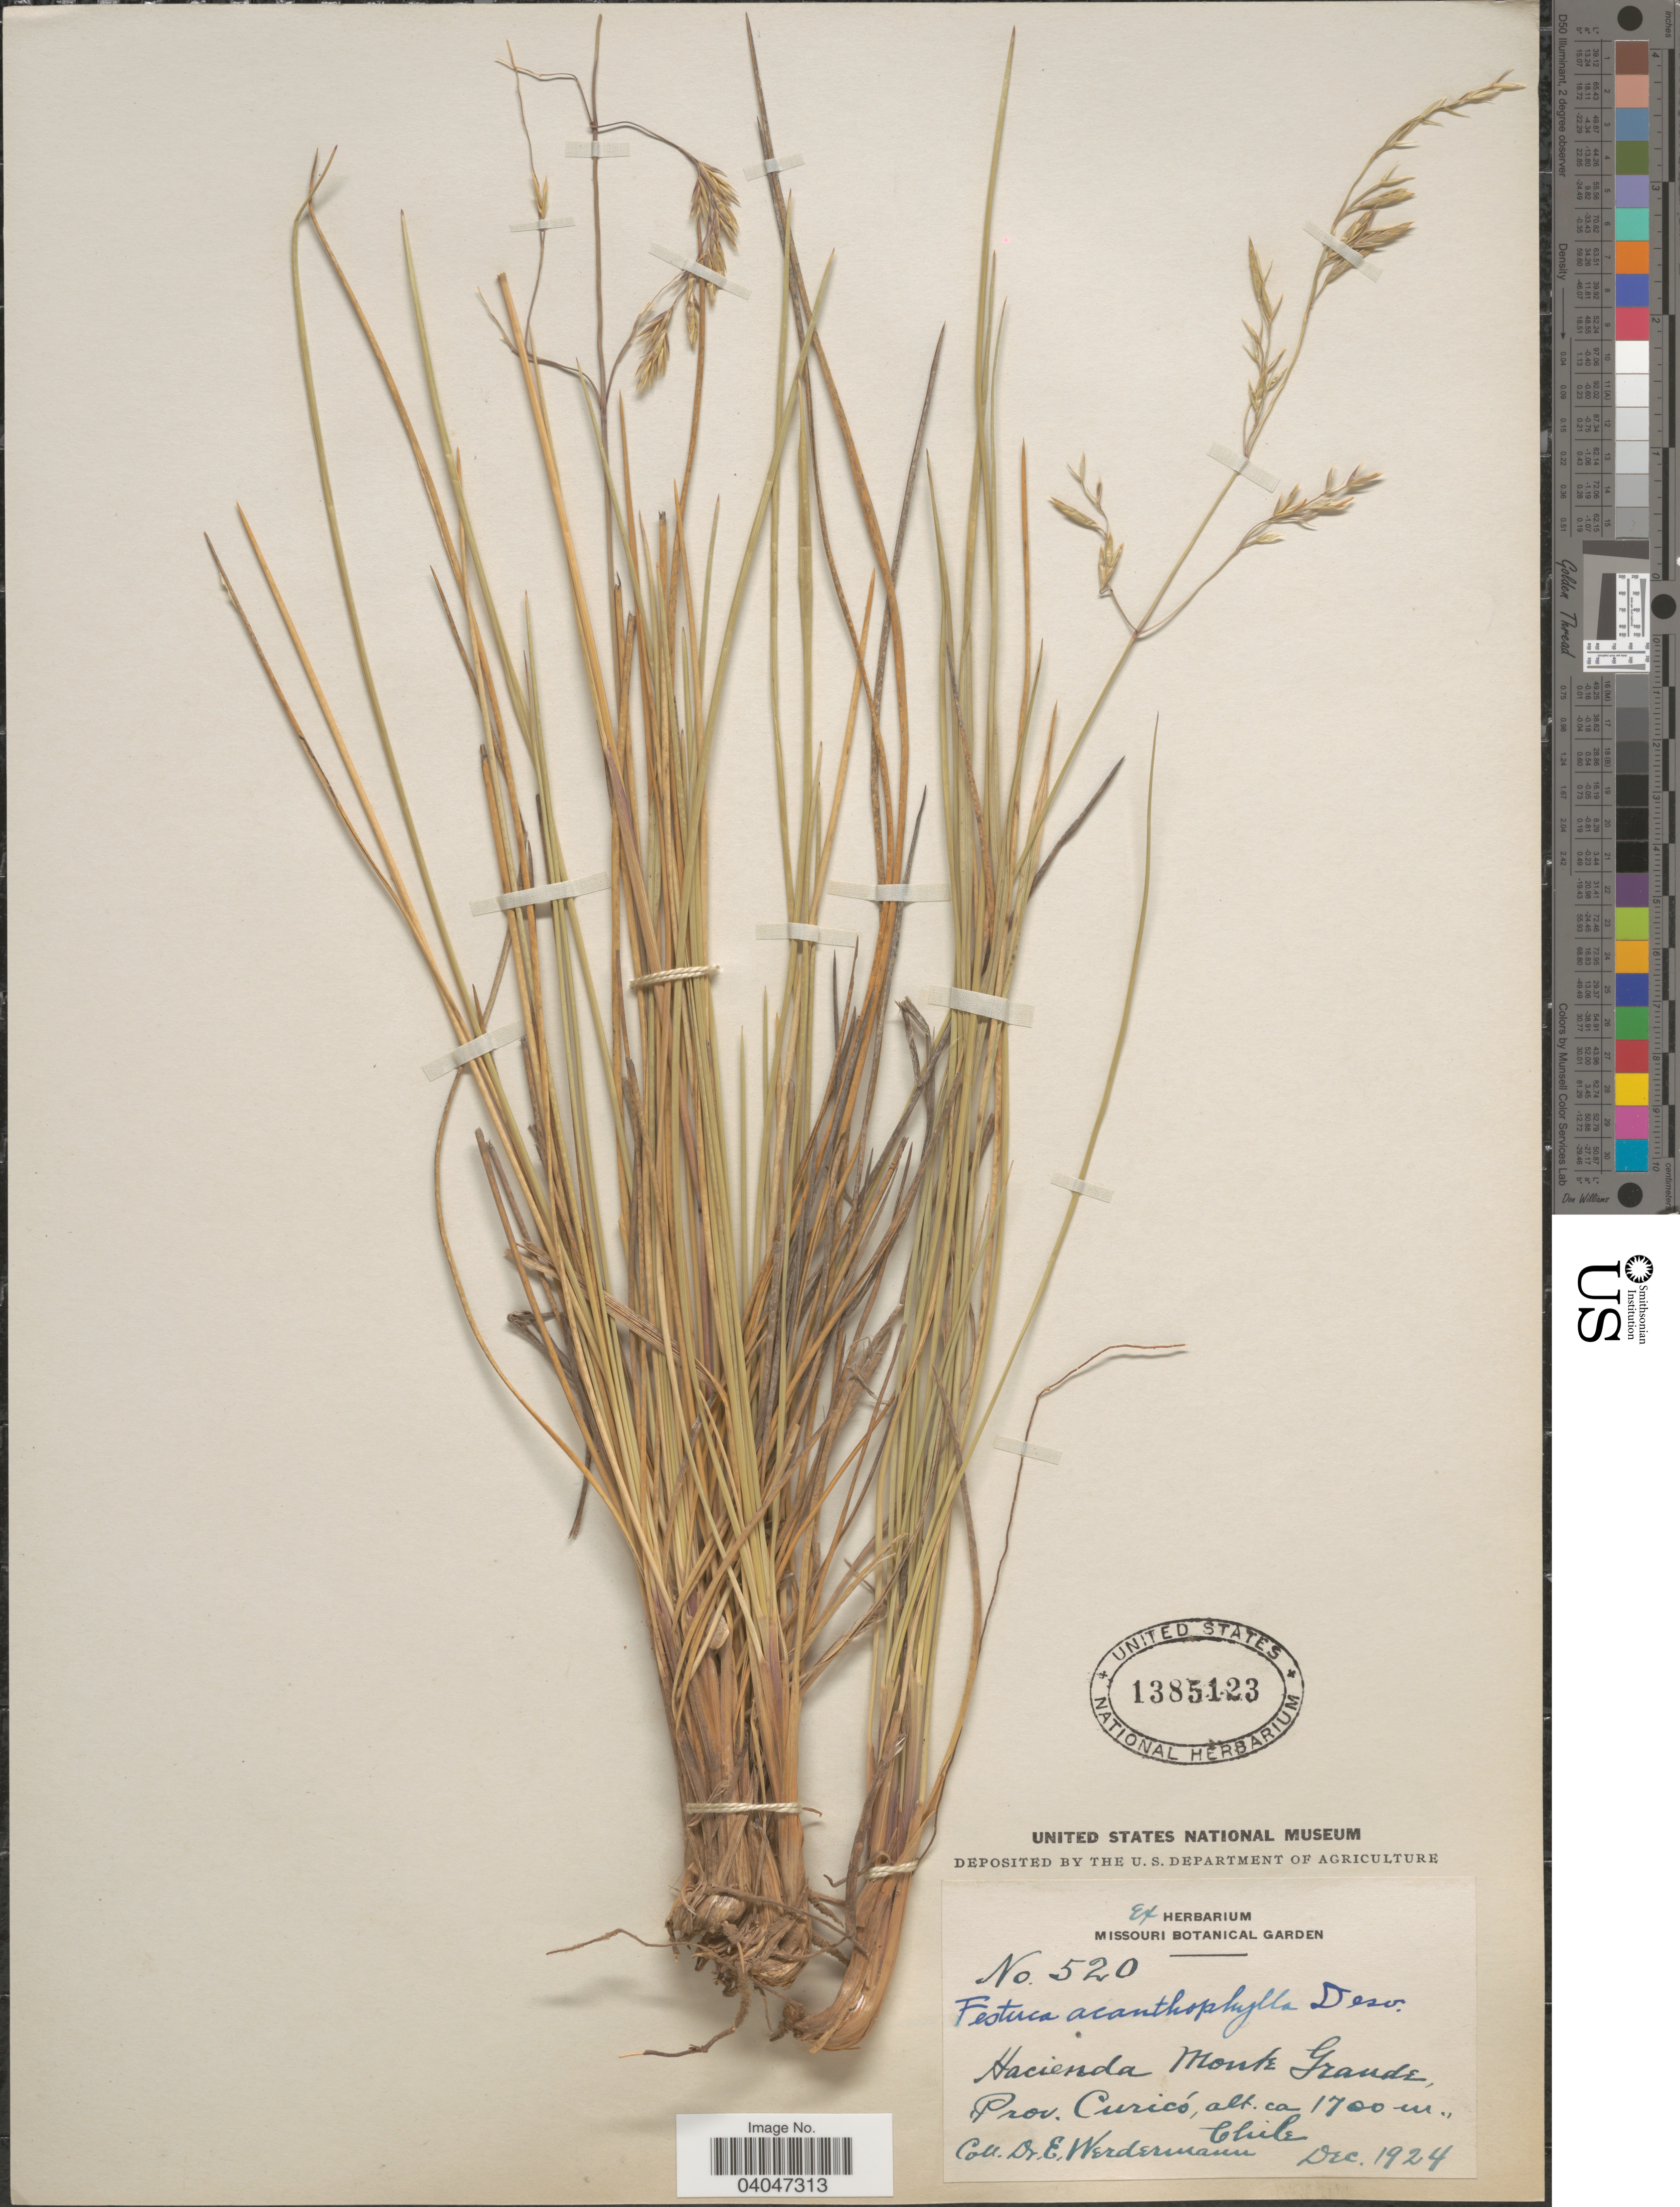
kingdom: Plantae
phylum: Tracheophyta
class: Liliopsida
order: Poales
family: Poaceae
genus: Festuca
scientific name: Festuca acanthophylla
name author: É. Desv.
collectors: E. Werdermann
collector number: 520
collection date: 1924-12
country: Chile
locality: Hacienda Monte Grande, Prov. Curicó.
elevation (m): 1700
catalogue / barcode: US 1385123